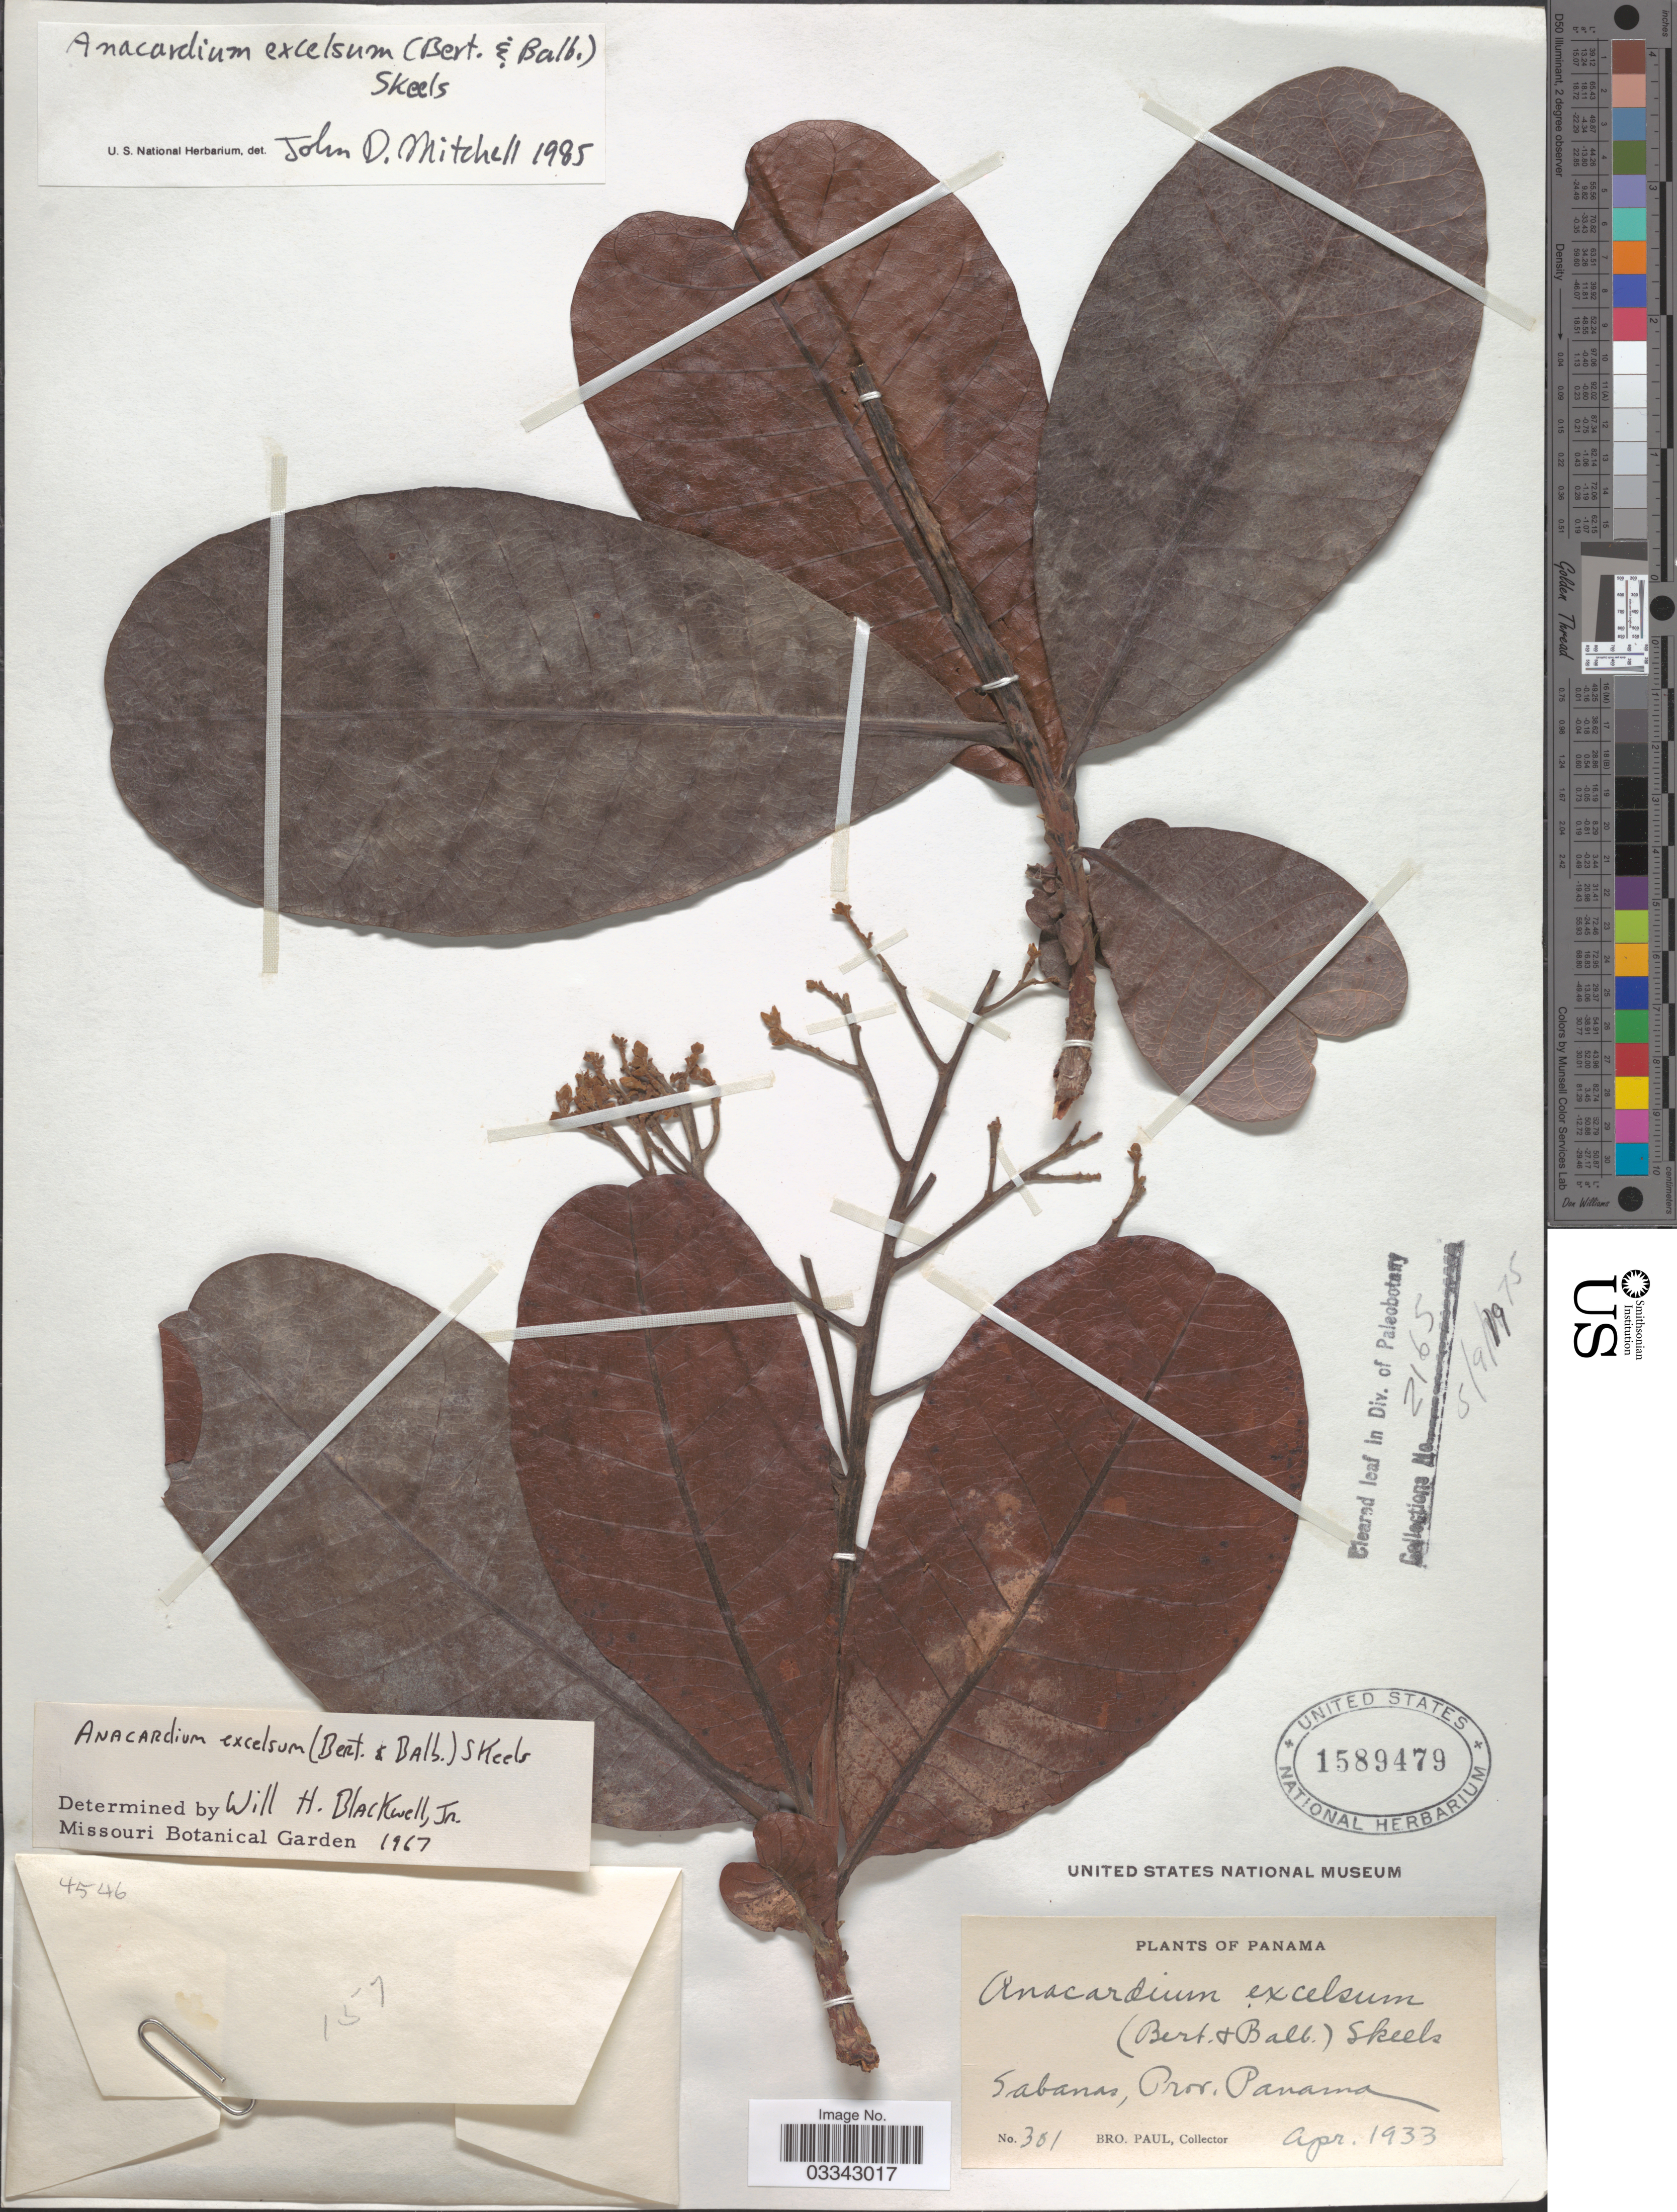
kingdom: Plantae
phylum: Tracheophyta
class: Magnoliopsida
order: Sapindales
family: Anacardiaceae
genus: Anacardium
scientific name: Anacardium excelsum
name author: (Kunth) Skeels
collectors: B. Paul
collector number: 301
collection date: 1933-04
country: Panama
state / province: Panamá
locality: Sabanas.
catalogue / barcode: US 1589479